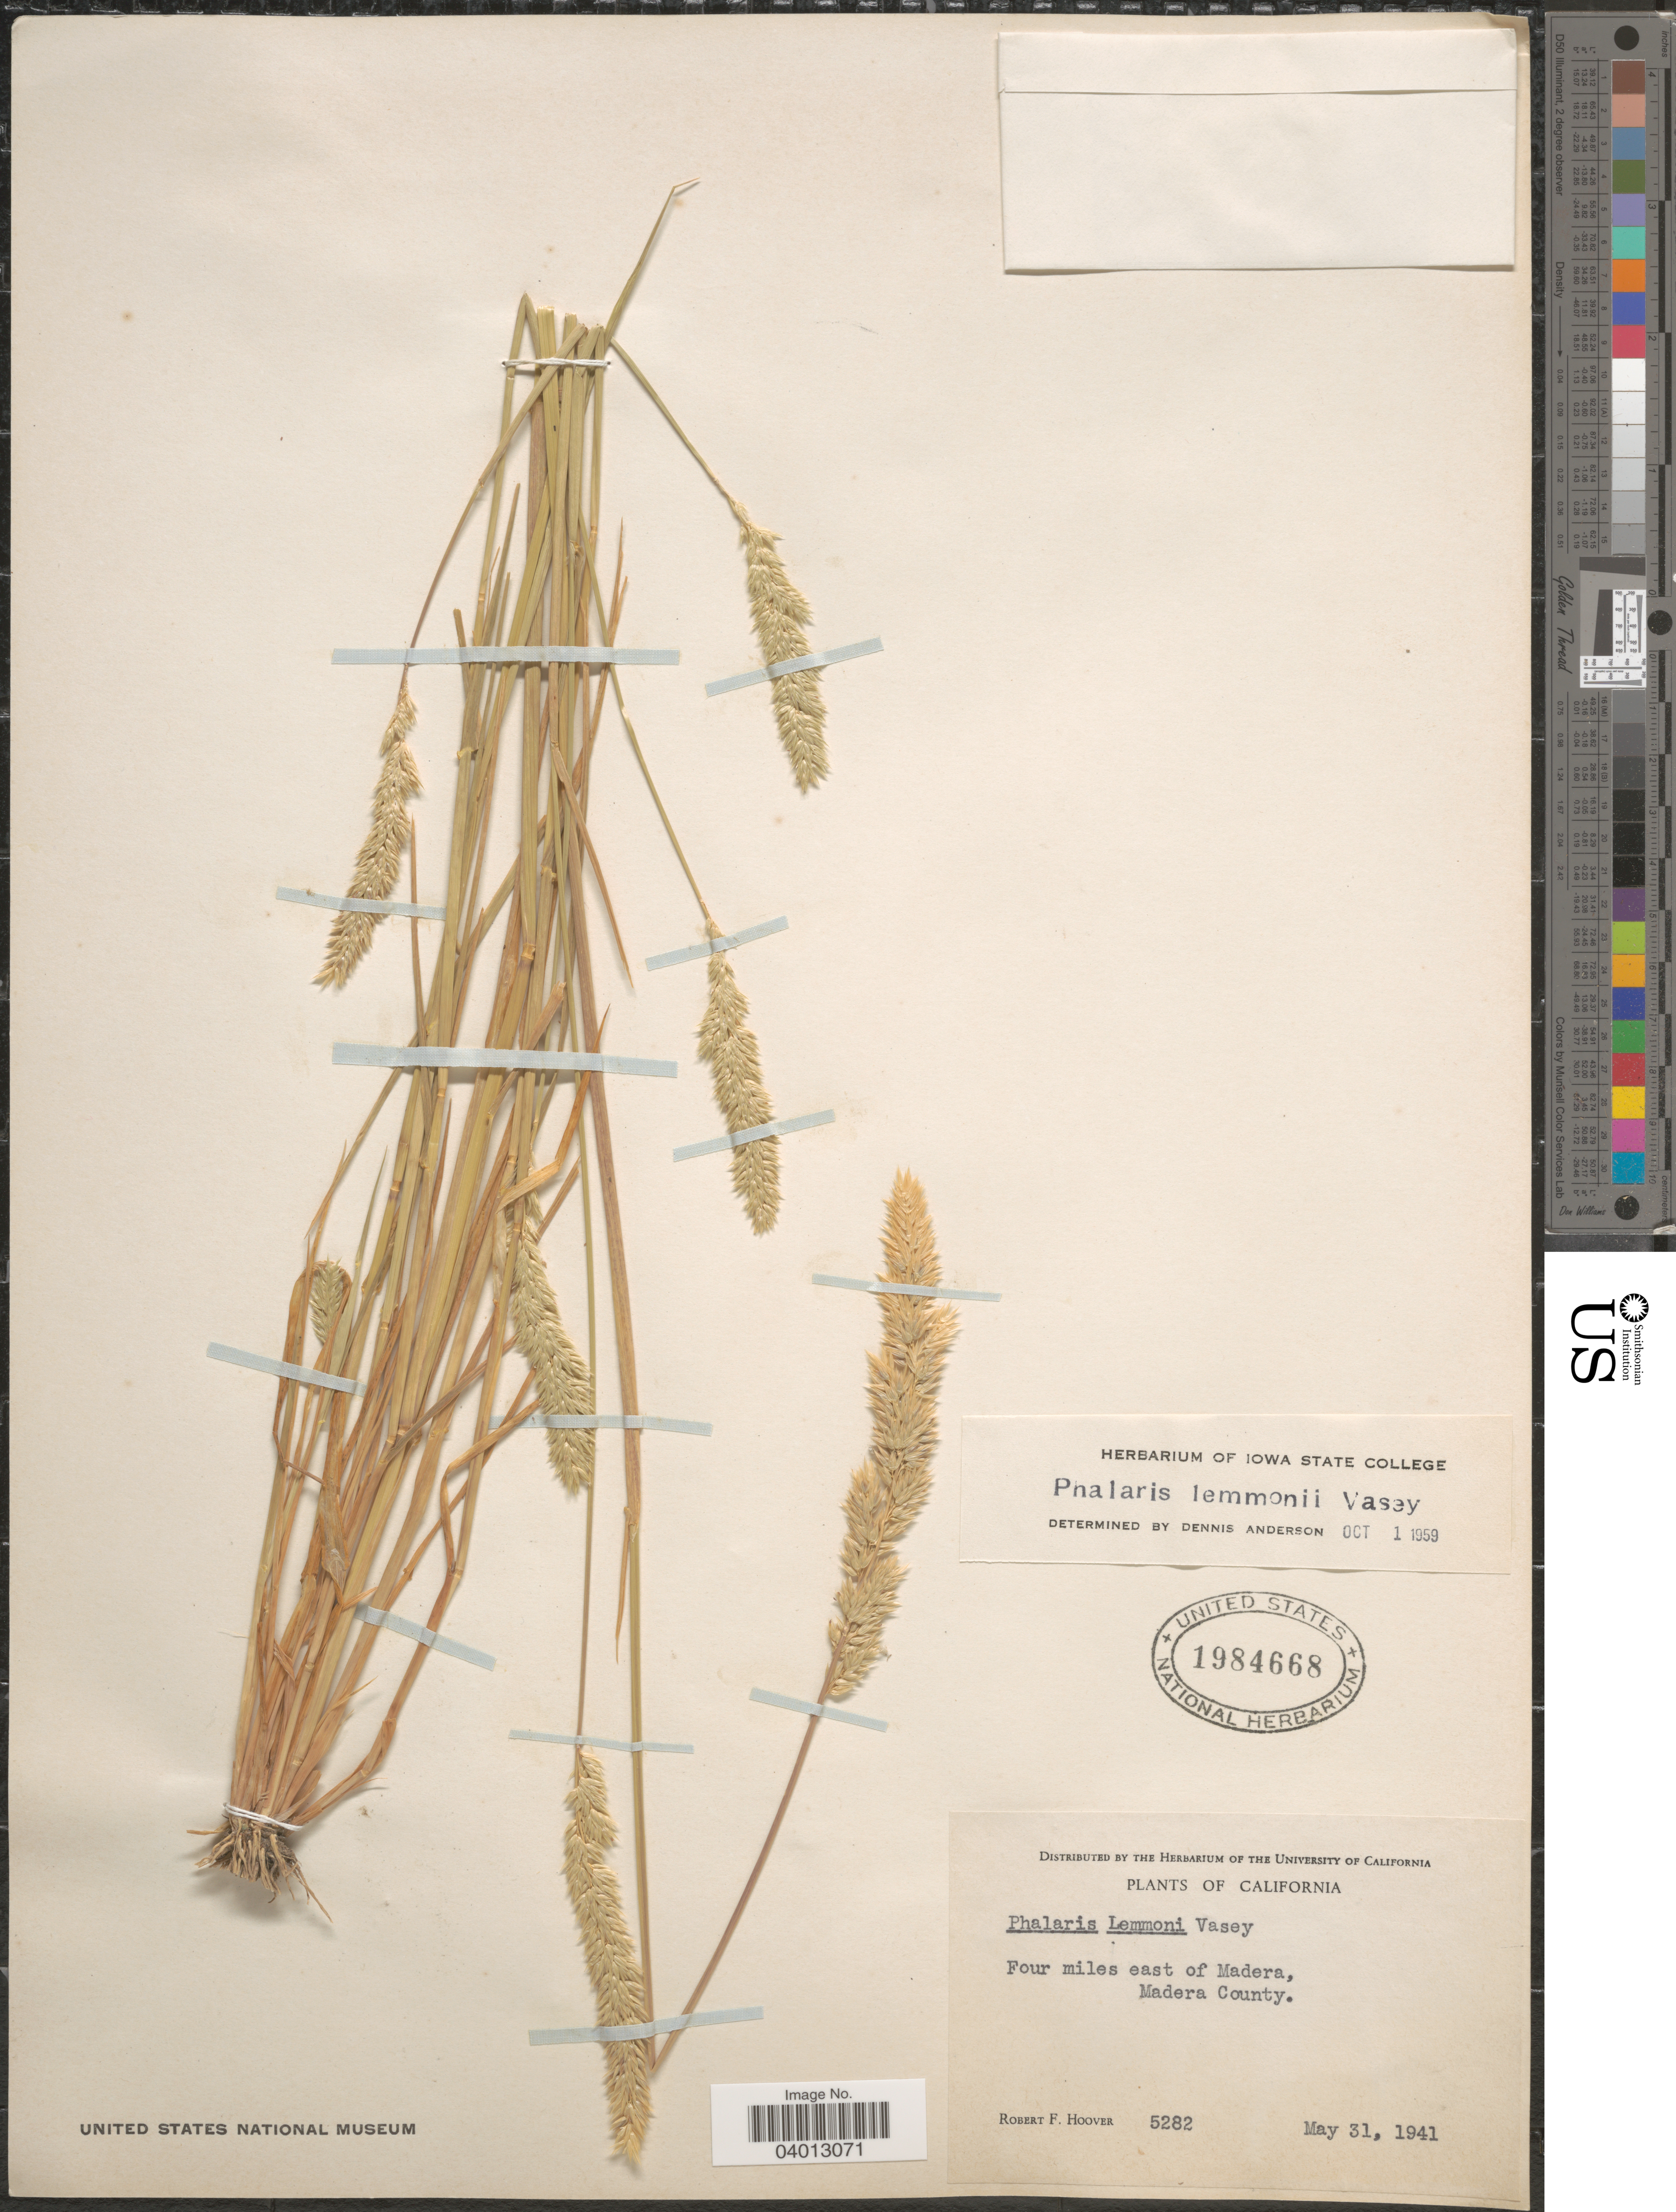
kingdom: Plantae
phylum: Tracheophyta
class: Liliopsida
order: Poales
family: Poaceae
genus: Phalaris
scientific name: Phalaris lemmonii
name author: Vasey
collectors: R. F. Hoover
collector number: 5282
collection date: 1941-05-31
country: United States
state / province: California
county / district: Madera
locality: Four miles east of Madera, Madera County.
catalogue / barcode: US 1984668